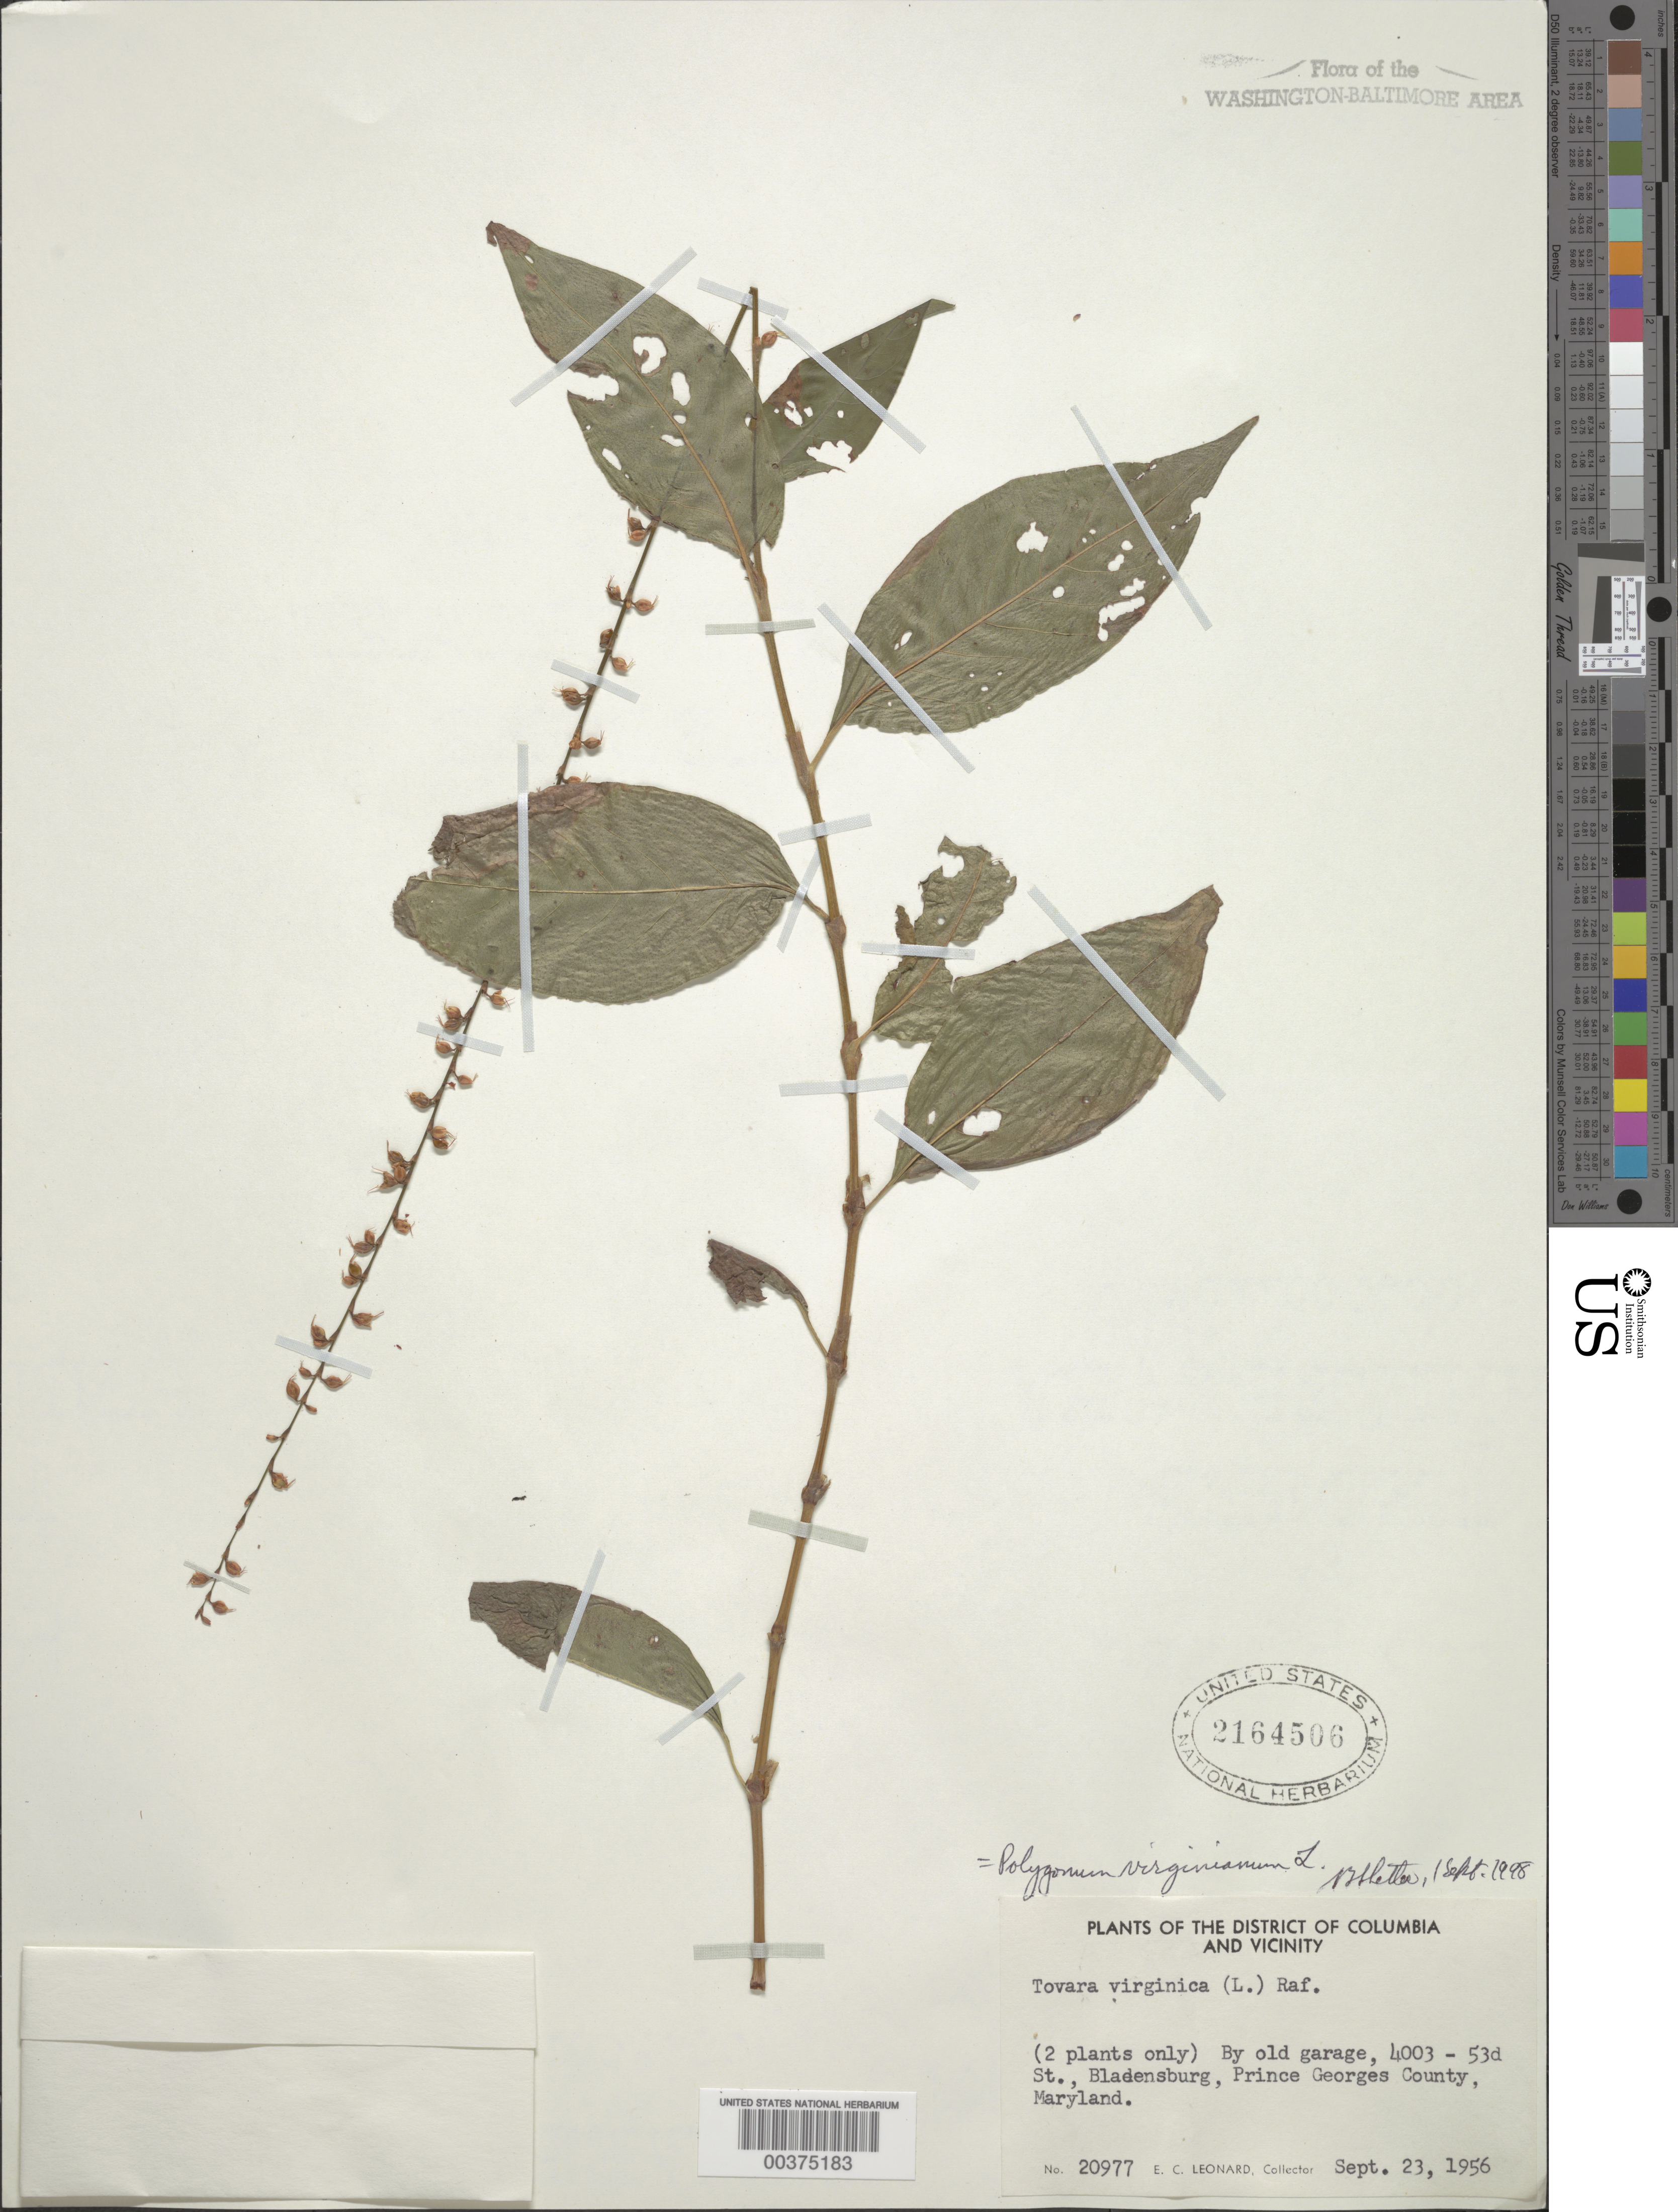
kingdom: Plantae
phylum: Tracheophyta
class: Magnoliopsida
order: Caryophyllales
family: Polygonaceae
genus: Persicaria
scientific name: Persicaria virginiana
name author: (L.) Gaertn.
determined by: Atha, D. E.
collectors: E. C. Leonard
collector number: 20977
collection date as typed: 23 Sep 1956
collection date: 1956-09-23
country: United States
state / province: Maryland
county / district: Prince George's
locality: Bladensburg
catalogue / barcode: US 2164506